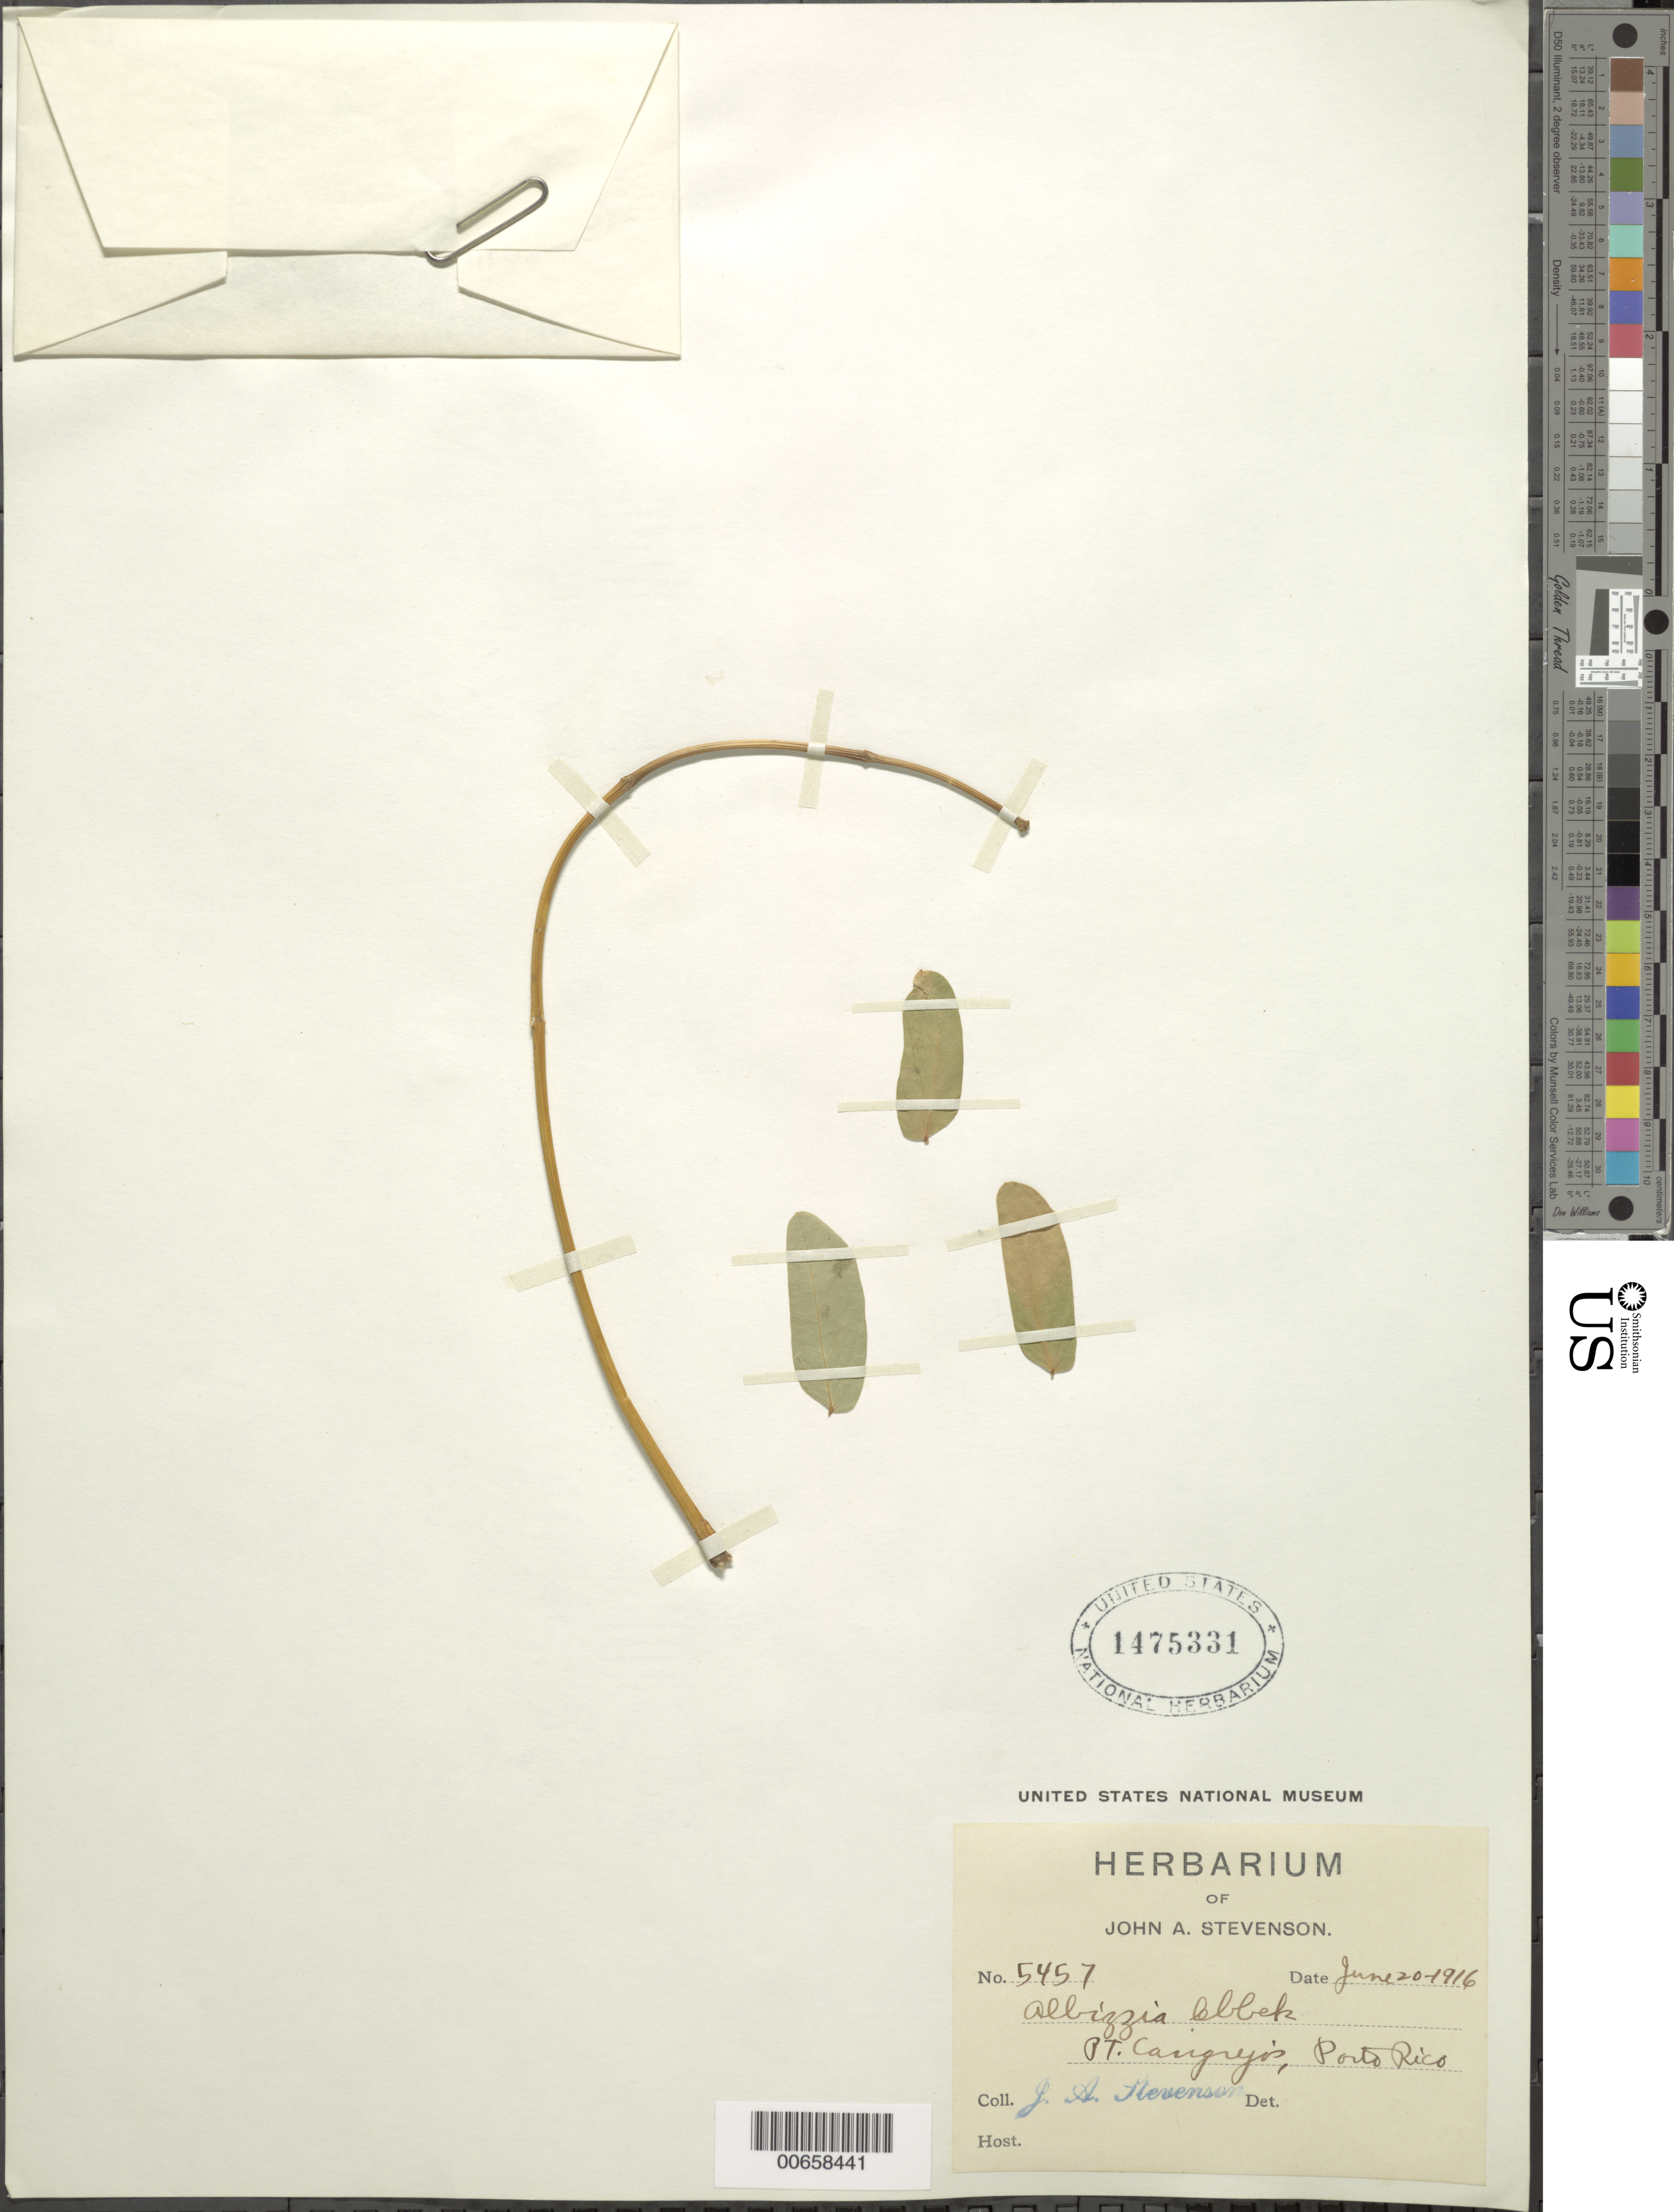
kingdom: Plantae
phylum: Tracheophyta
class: Magnoliopsida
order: Fabales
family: Fabaceae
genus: Albizia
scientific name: Albizia lebbeck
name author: (L.) Benth.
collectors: J. Stevenson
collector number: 5457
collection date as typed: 20 Jun 1916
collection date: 1916-06-20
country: Puerto Rico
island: Greater Antilles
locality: PT. Cangrejos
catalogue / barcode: US 1475331